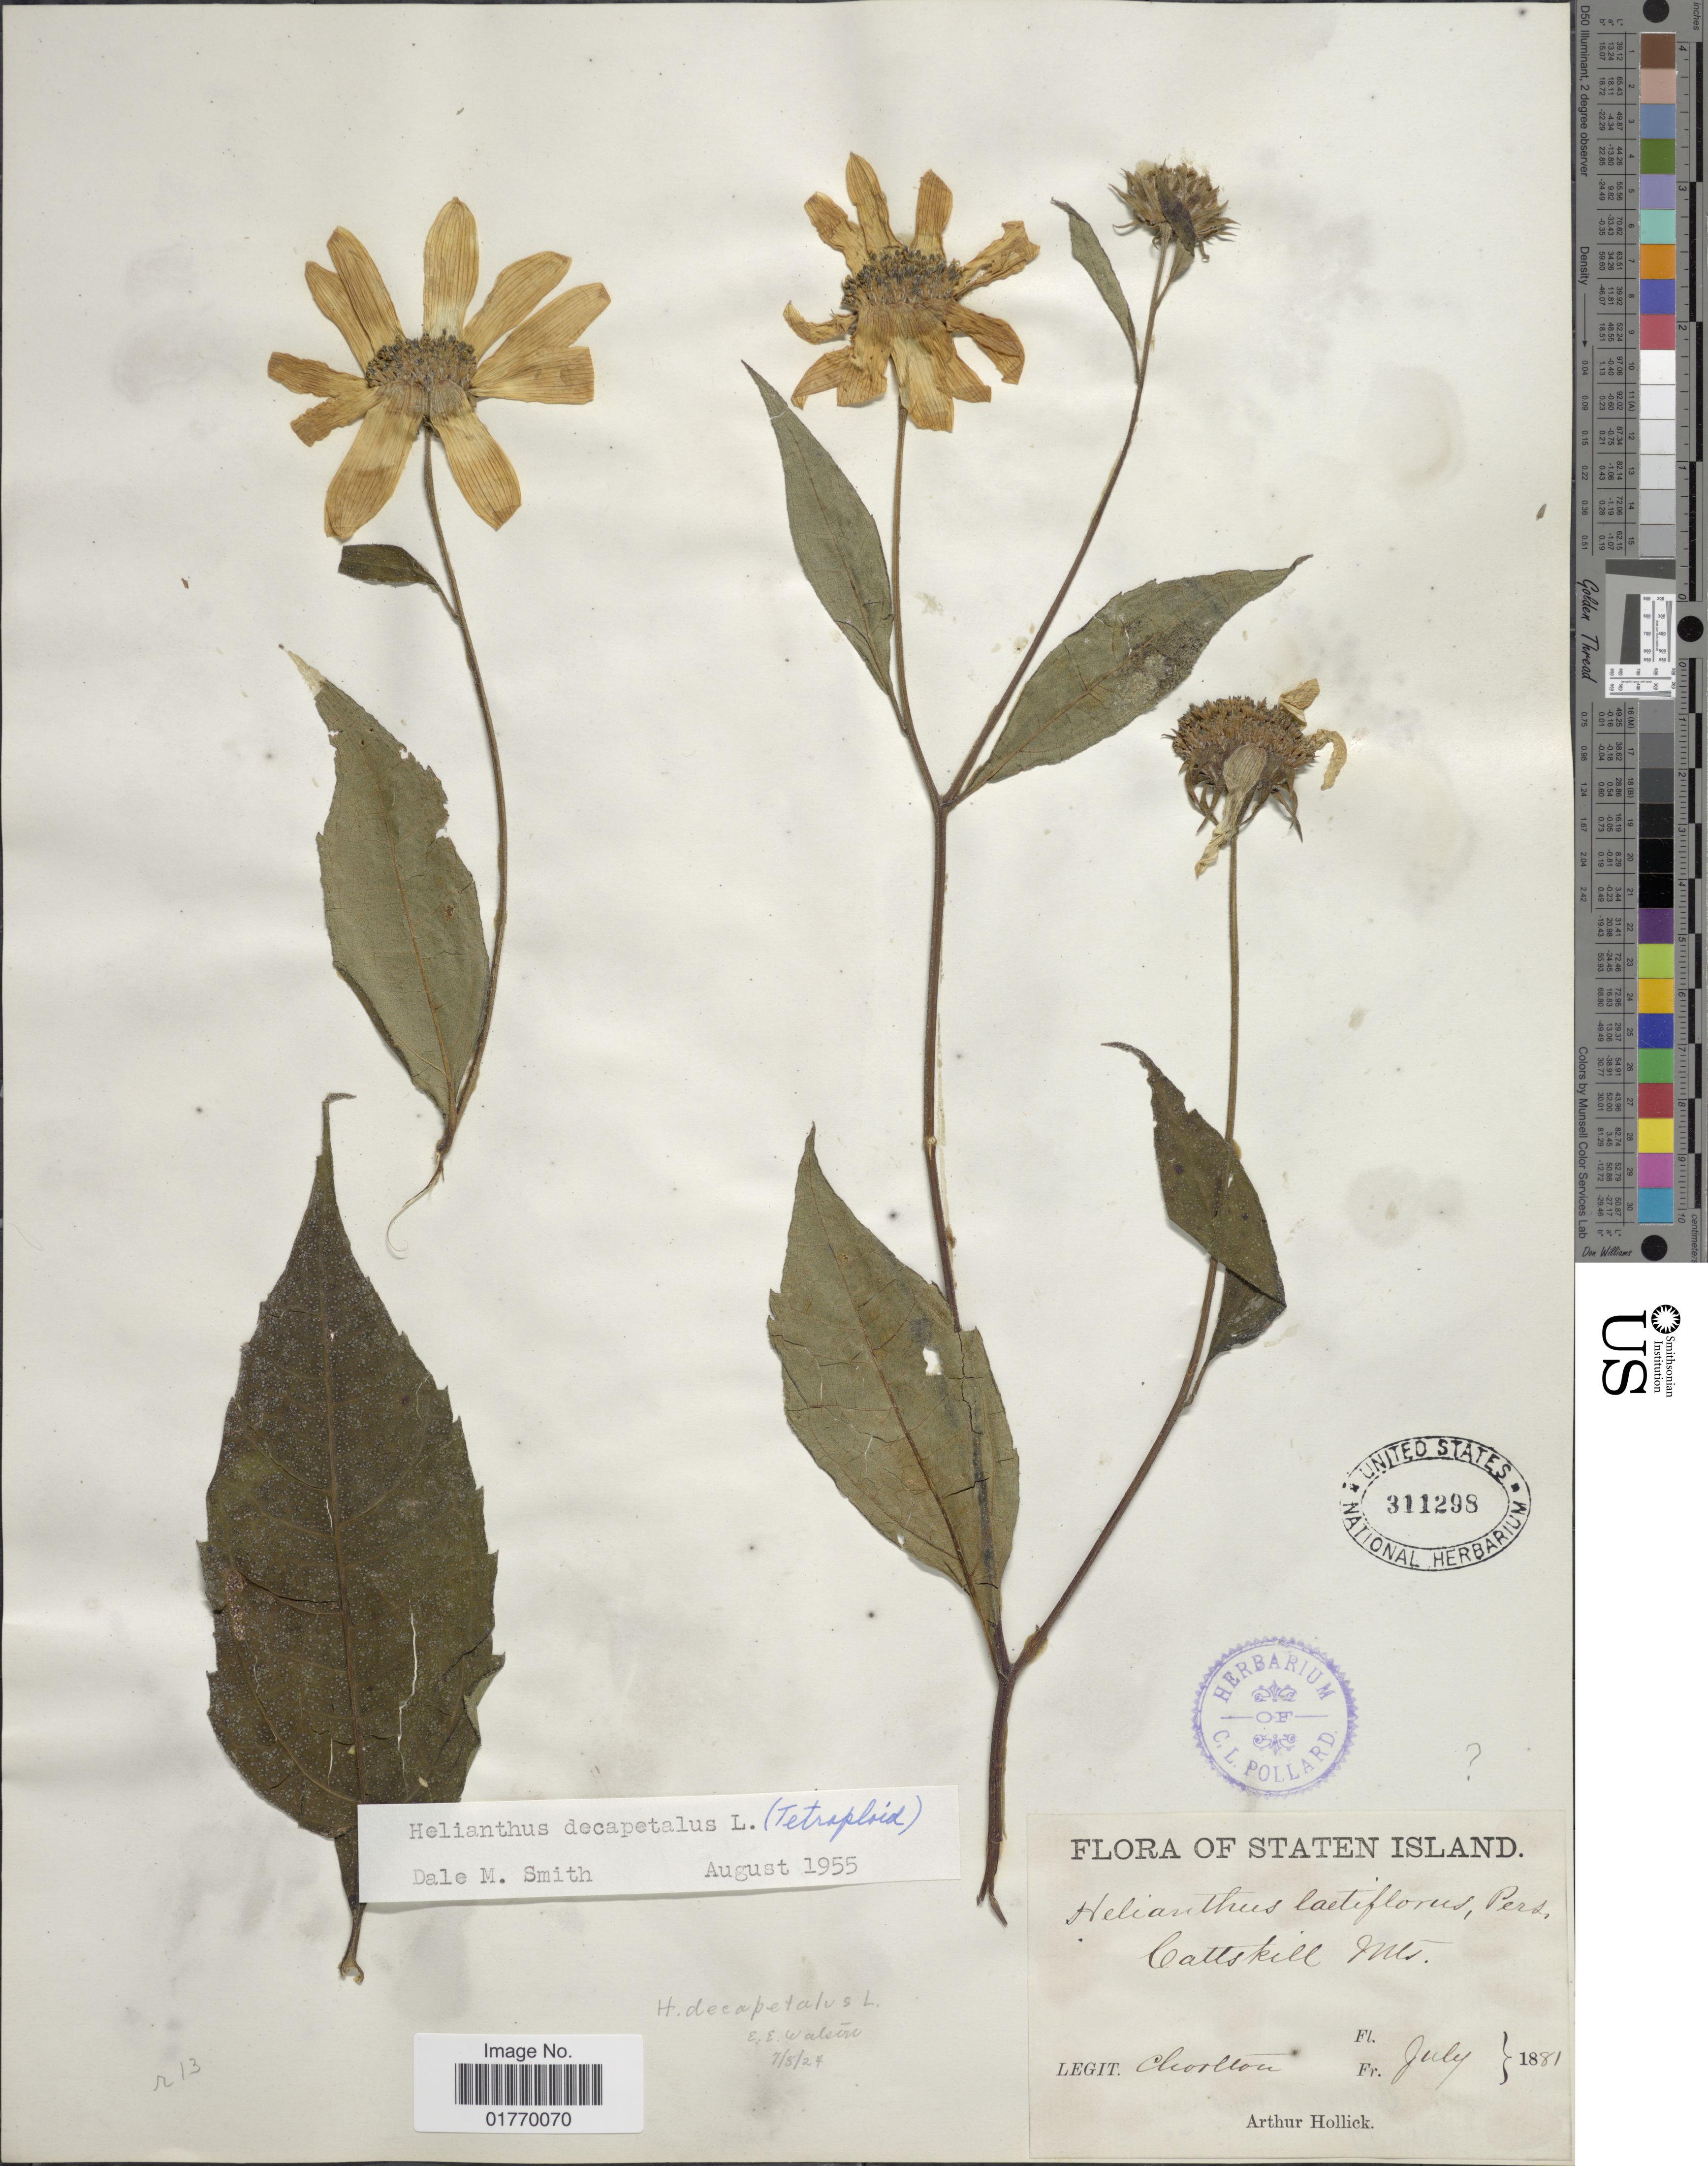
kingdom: Plantae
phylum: Tracheophyta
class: Magnoliopsida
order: Asterales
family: Asteraceae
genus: Helianthus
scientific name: Helianthus decapetalus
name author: L.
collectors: Charlton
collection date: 1881-07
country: United States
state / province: New York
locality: Staten Island, Cattskill Mts.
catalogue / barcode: US 311298